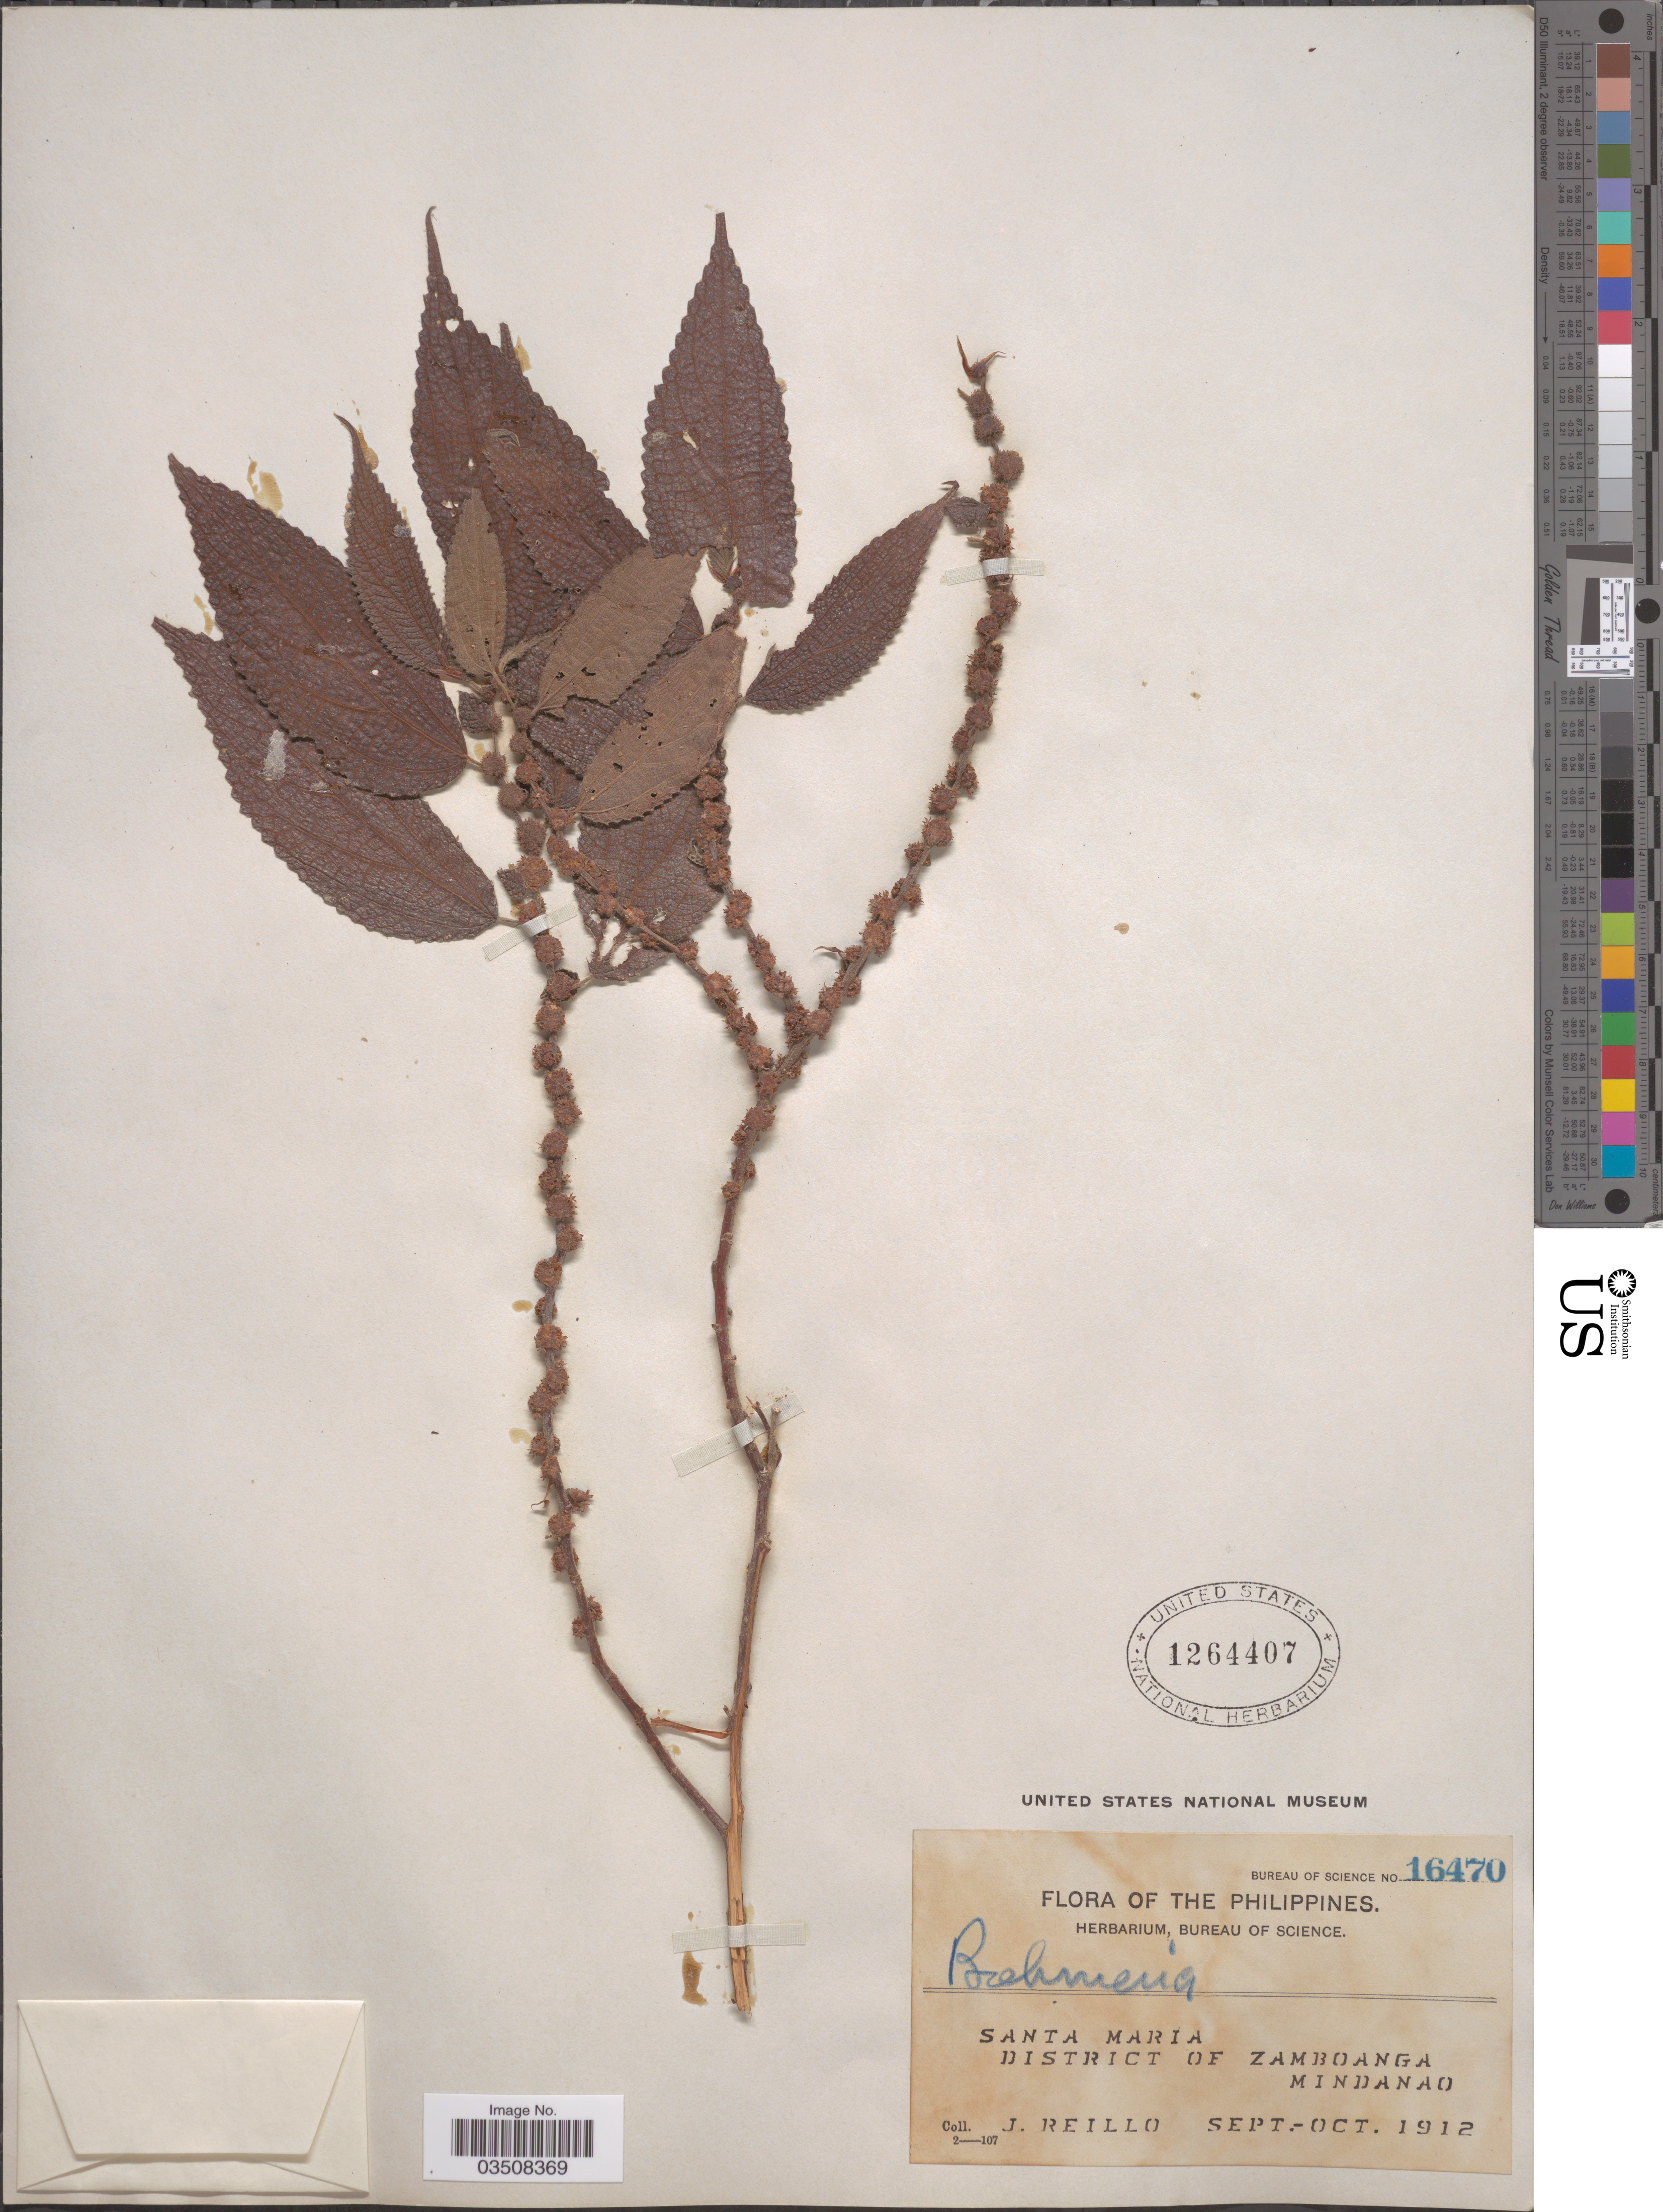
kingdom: Plantae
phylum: Tracheophyta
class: Magnoliopsida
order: Rosales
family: Urticaceae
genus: Boehmeria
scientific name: Boehmeria sp.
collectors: J. Reillo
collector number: Bureau of Science 16470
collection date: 1912-09/1912-10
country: Philippines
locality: Santa Maria. District of Zamboanga, Mindanao.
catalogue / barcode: US 1264407